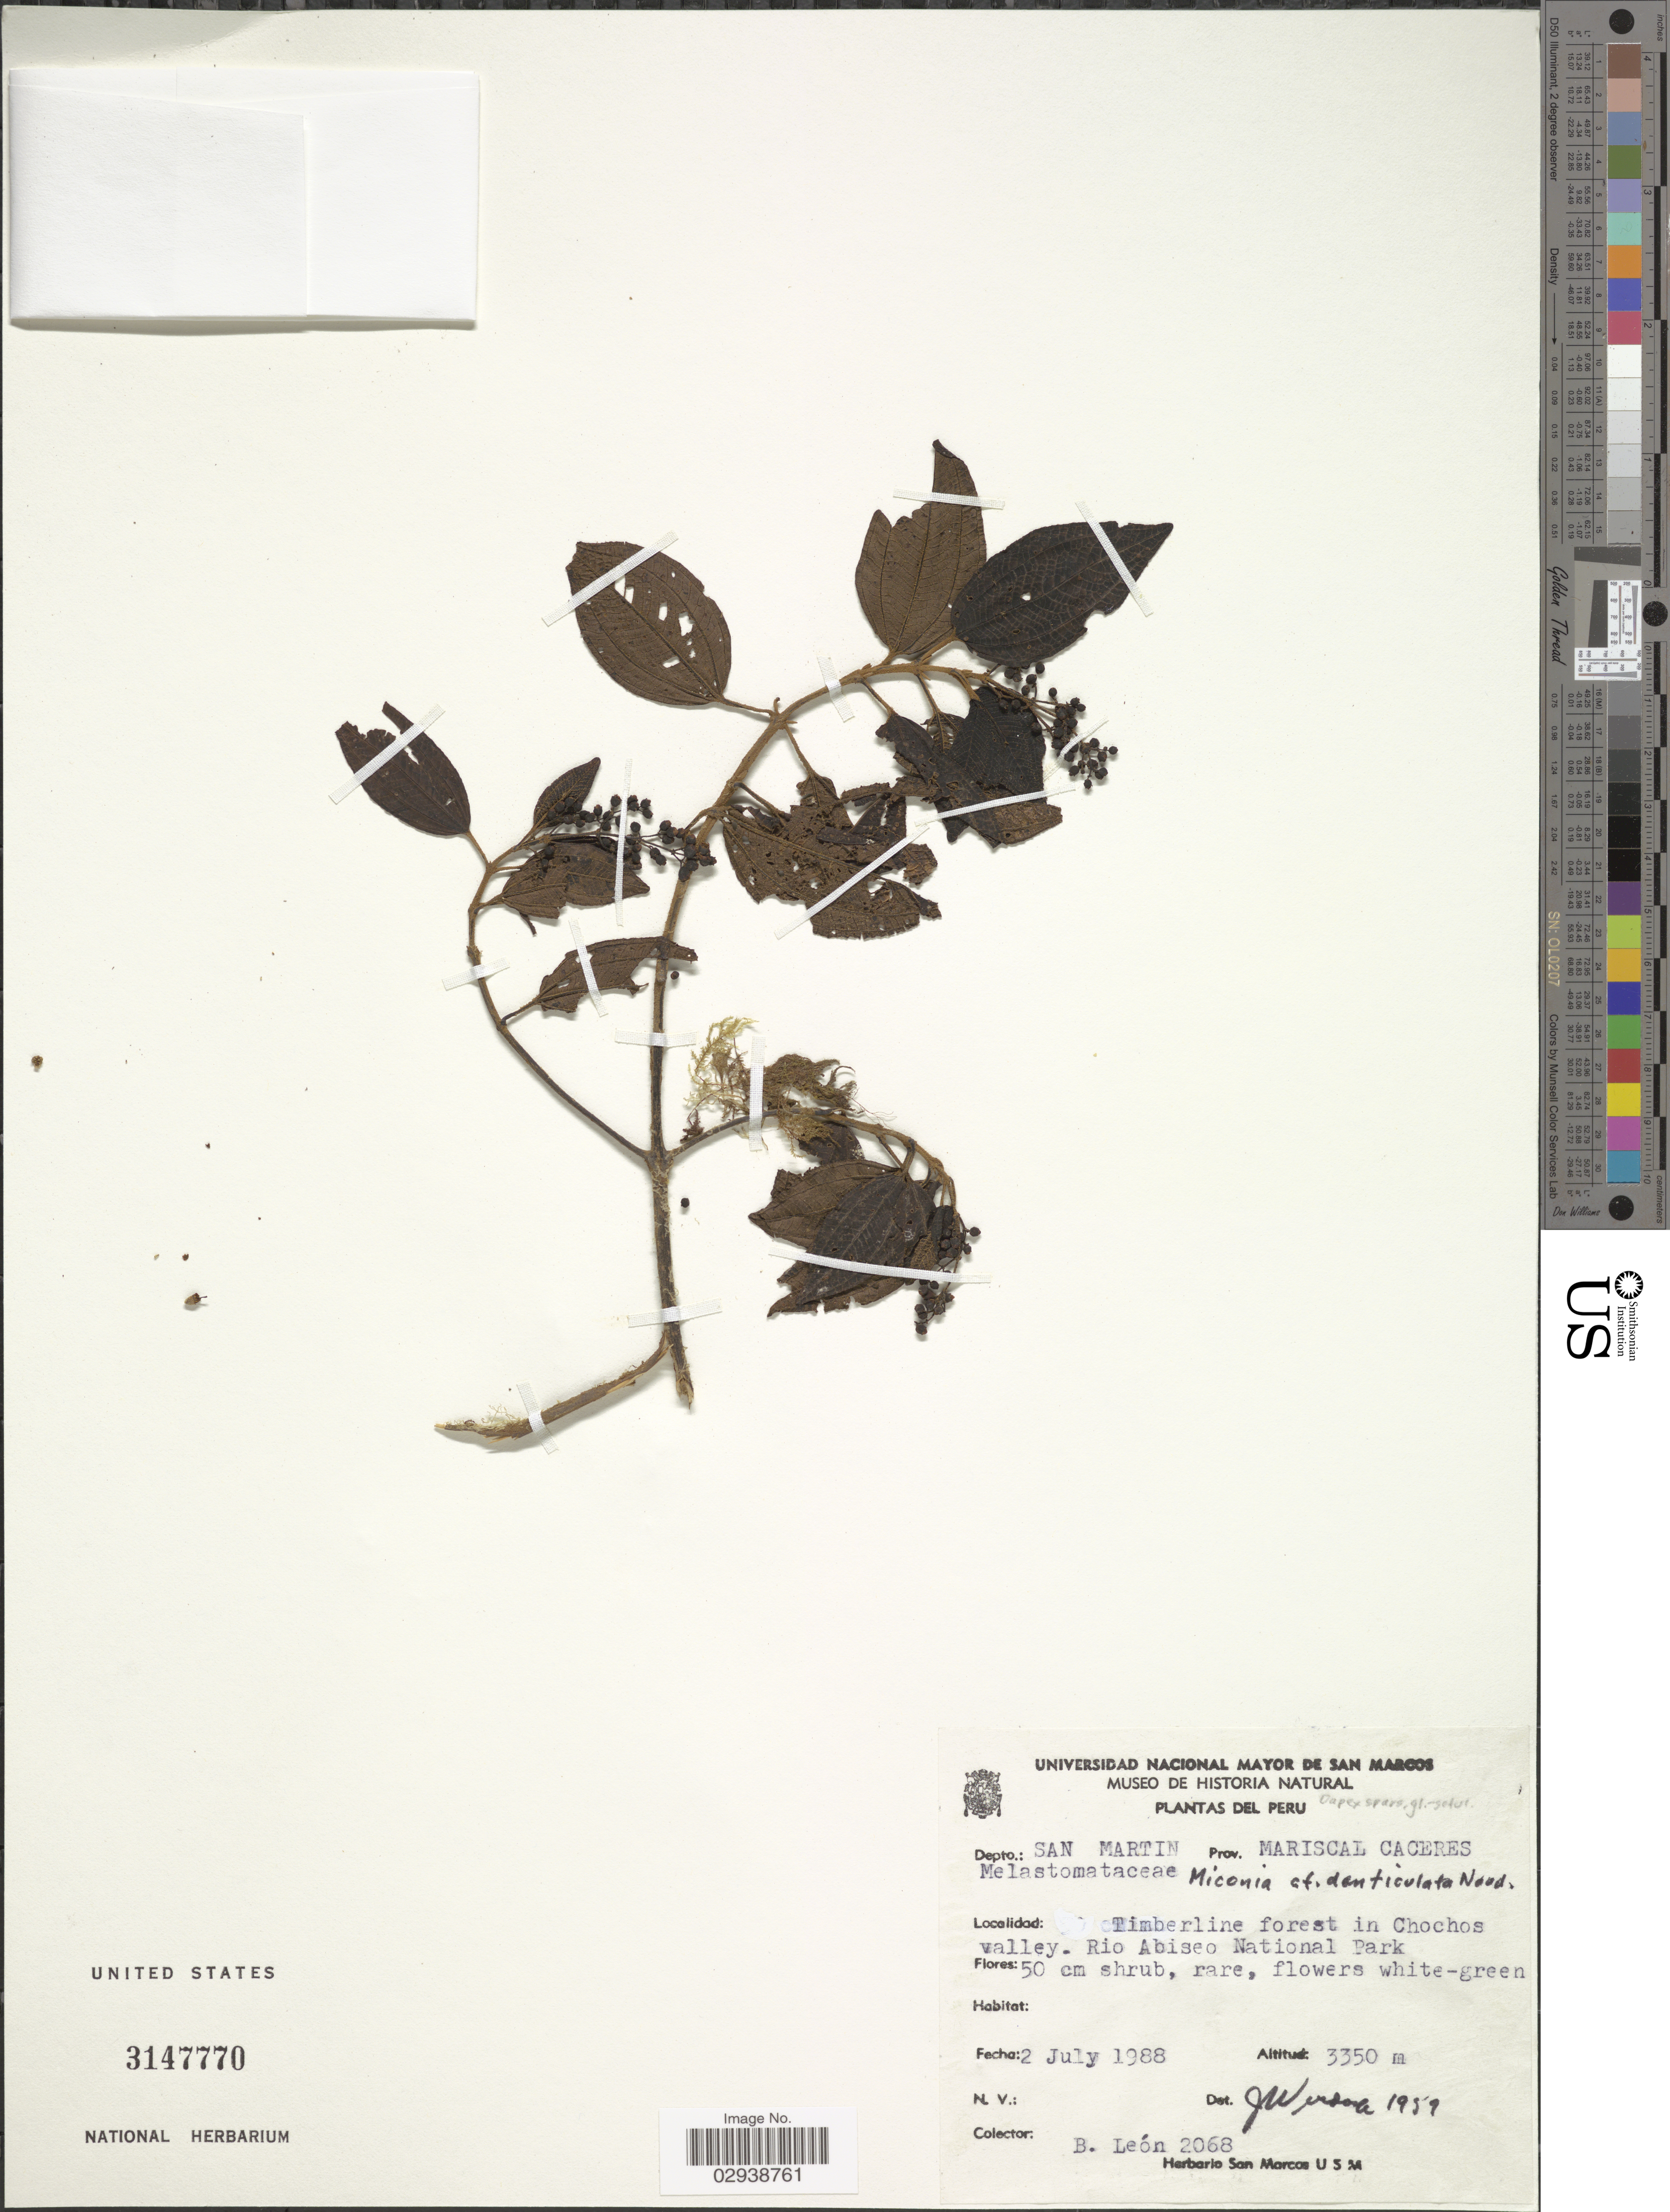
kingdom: Plantae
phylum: Tracheophyta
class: Magnoliopsida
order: Myrtales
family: Melastomataceae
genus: Miconia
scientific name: Miconia denticulata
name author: Naudin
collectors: B. León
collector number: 2068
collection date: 1988-07-02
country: Peru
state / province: San Martín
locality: Depto.: San Martín, Prov. Mariscal Caceres, Timberline forest in Chochos valley, Rio Abisco National Park.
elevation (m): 3350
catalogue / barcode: US 3147770